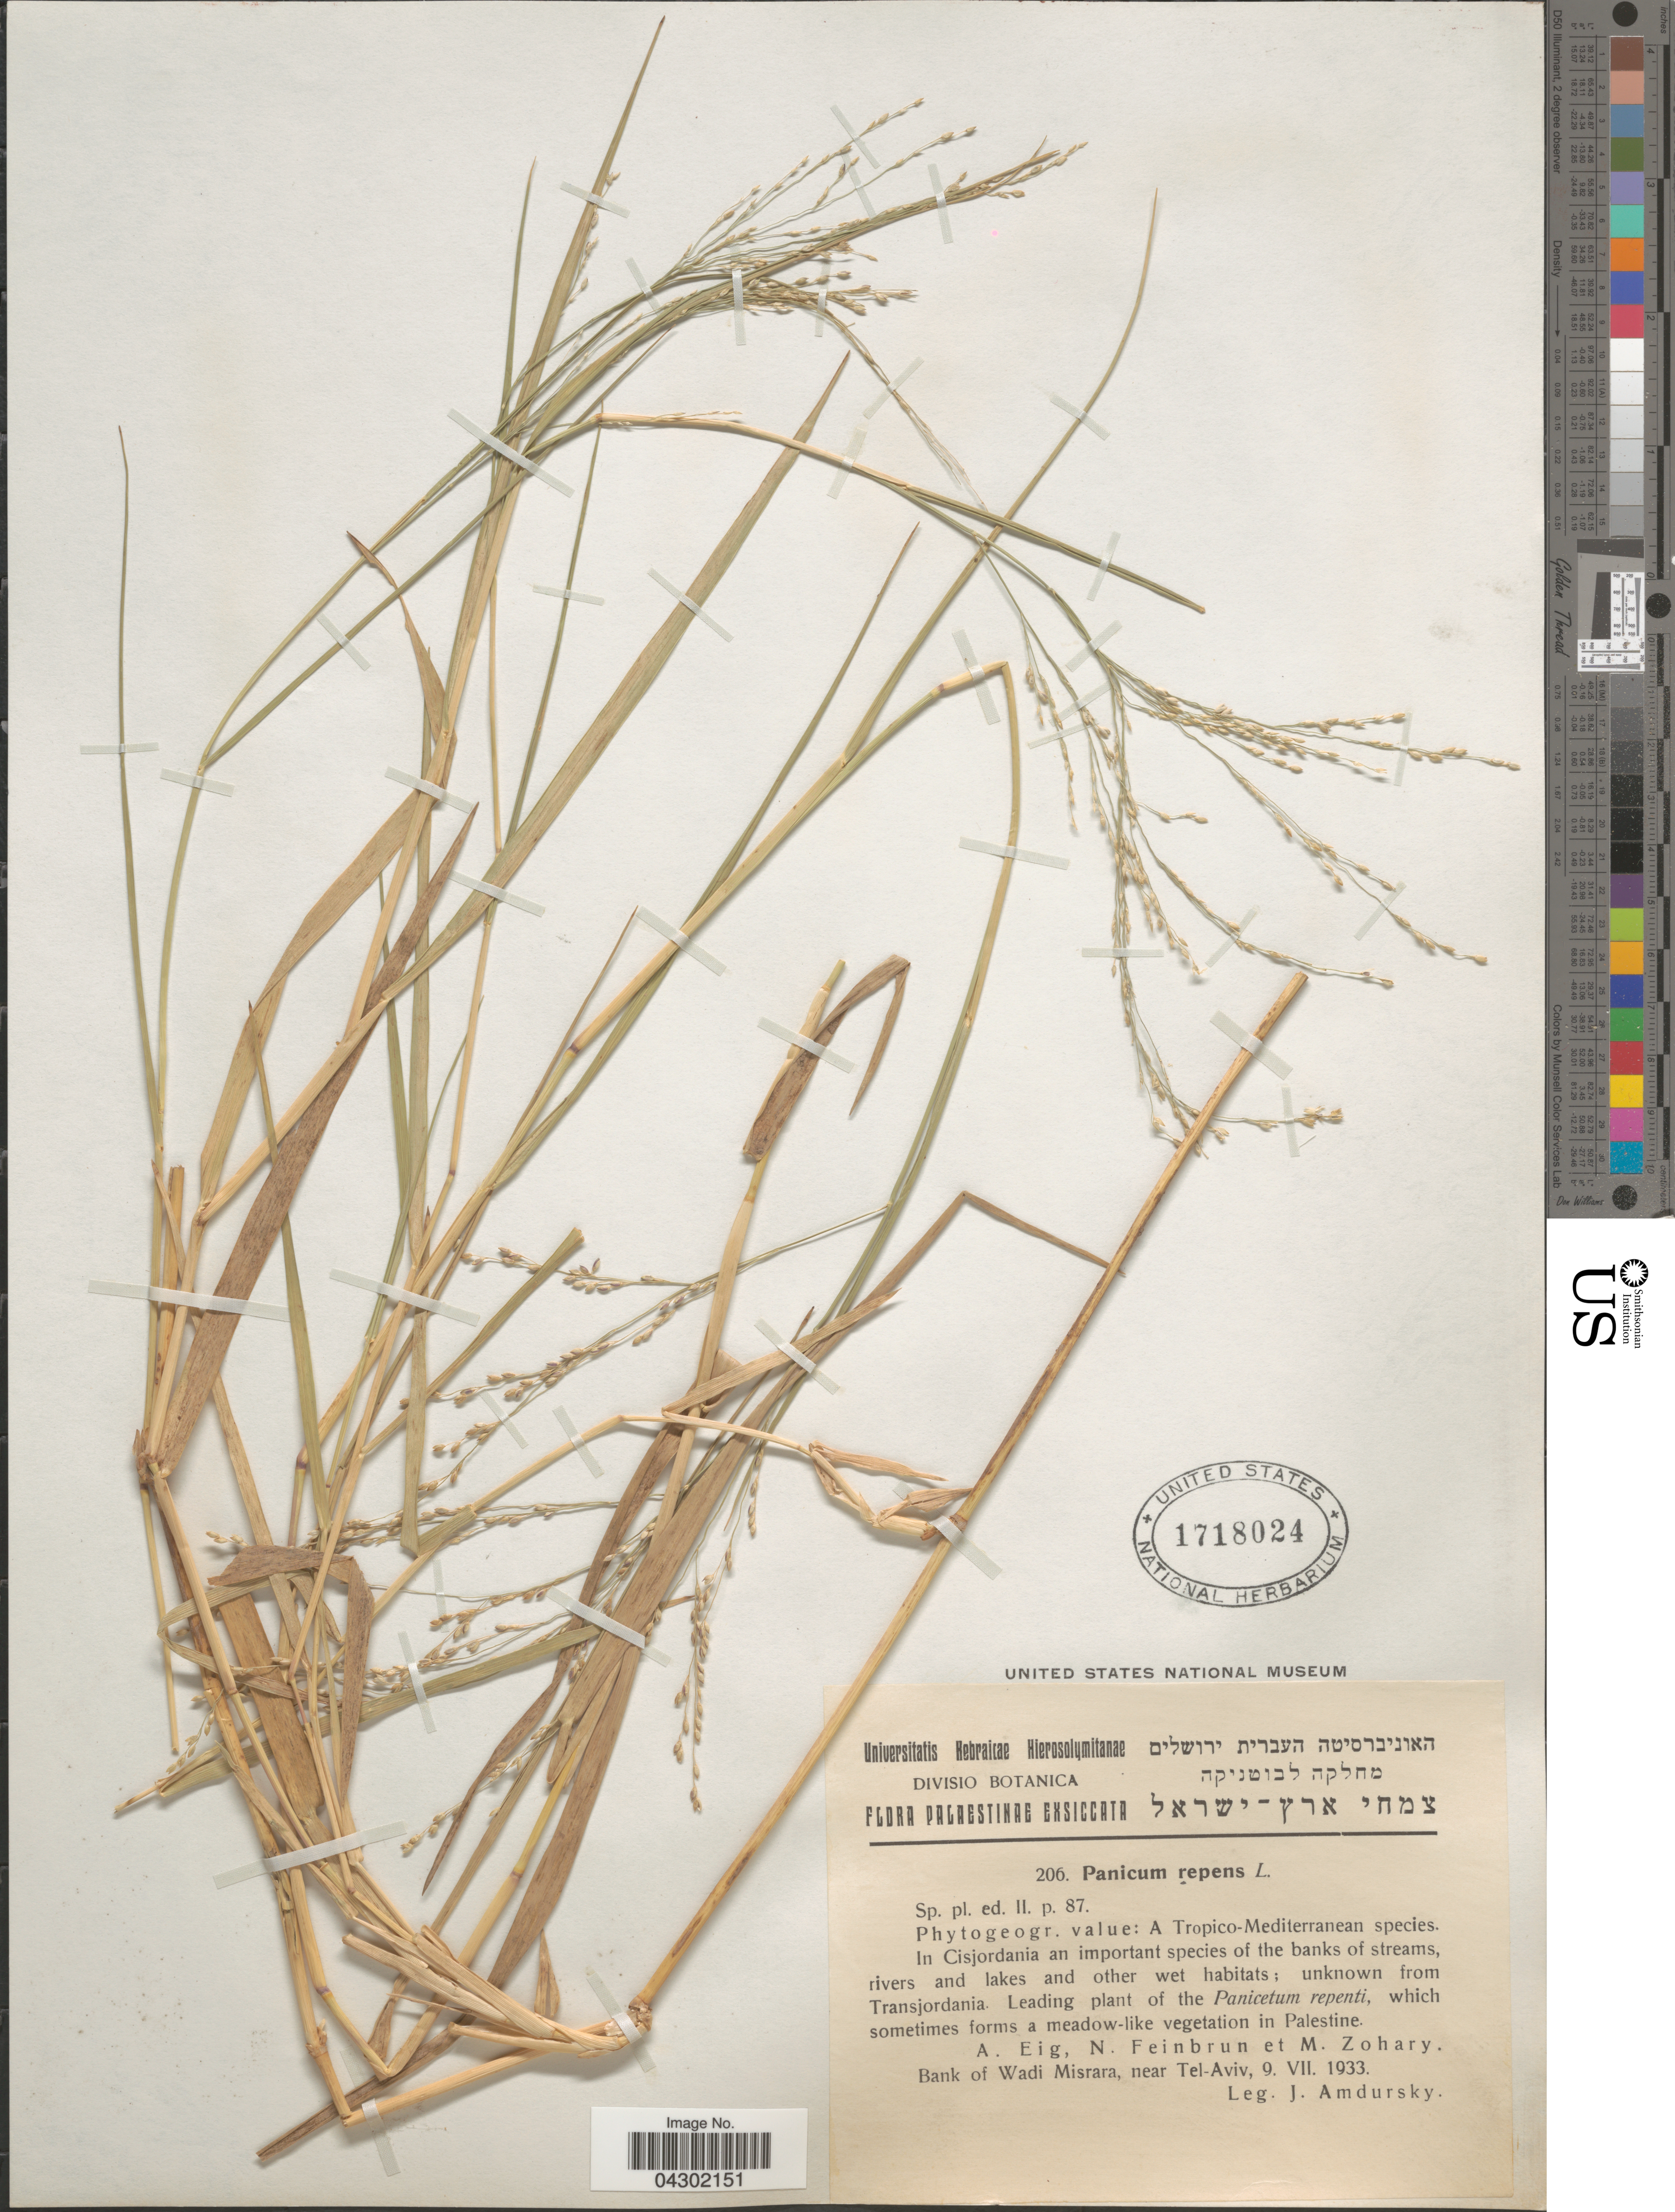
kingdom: Plantae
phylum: Tracheophyta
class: Liliopsida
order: Poales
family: Poaceae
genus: Panicum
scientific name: Panicum repens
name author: L.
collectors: I. Amdursky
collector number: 206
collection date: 1933-07-09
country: Israel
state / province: Tel Aviv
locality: Palaestinae. Bank of Wadi Misrara, near Tel-Aviv.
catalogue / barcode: US 1718024